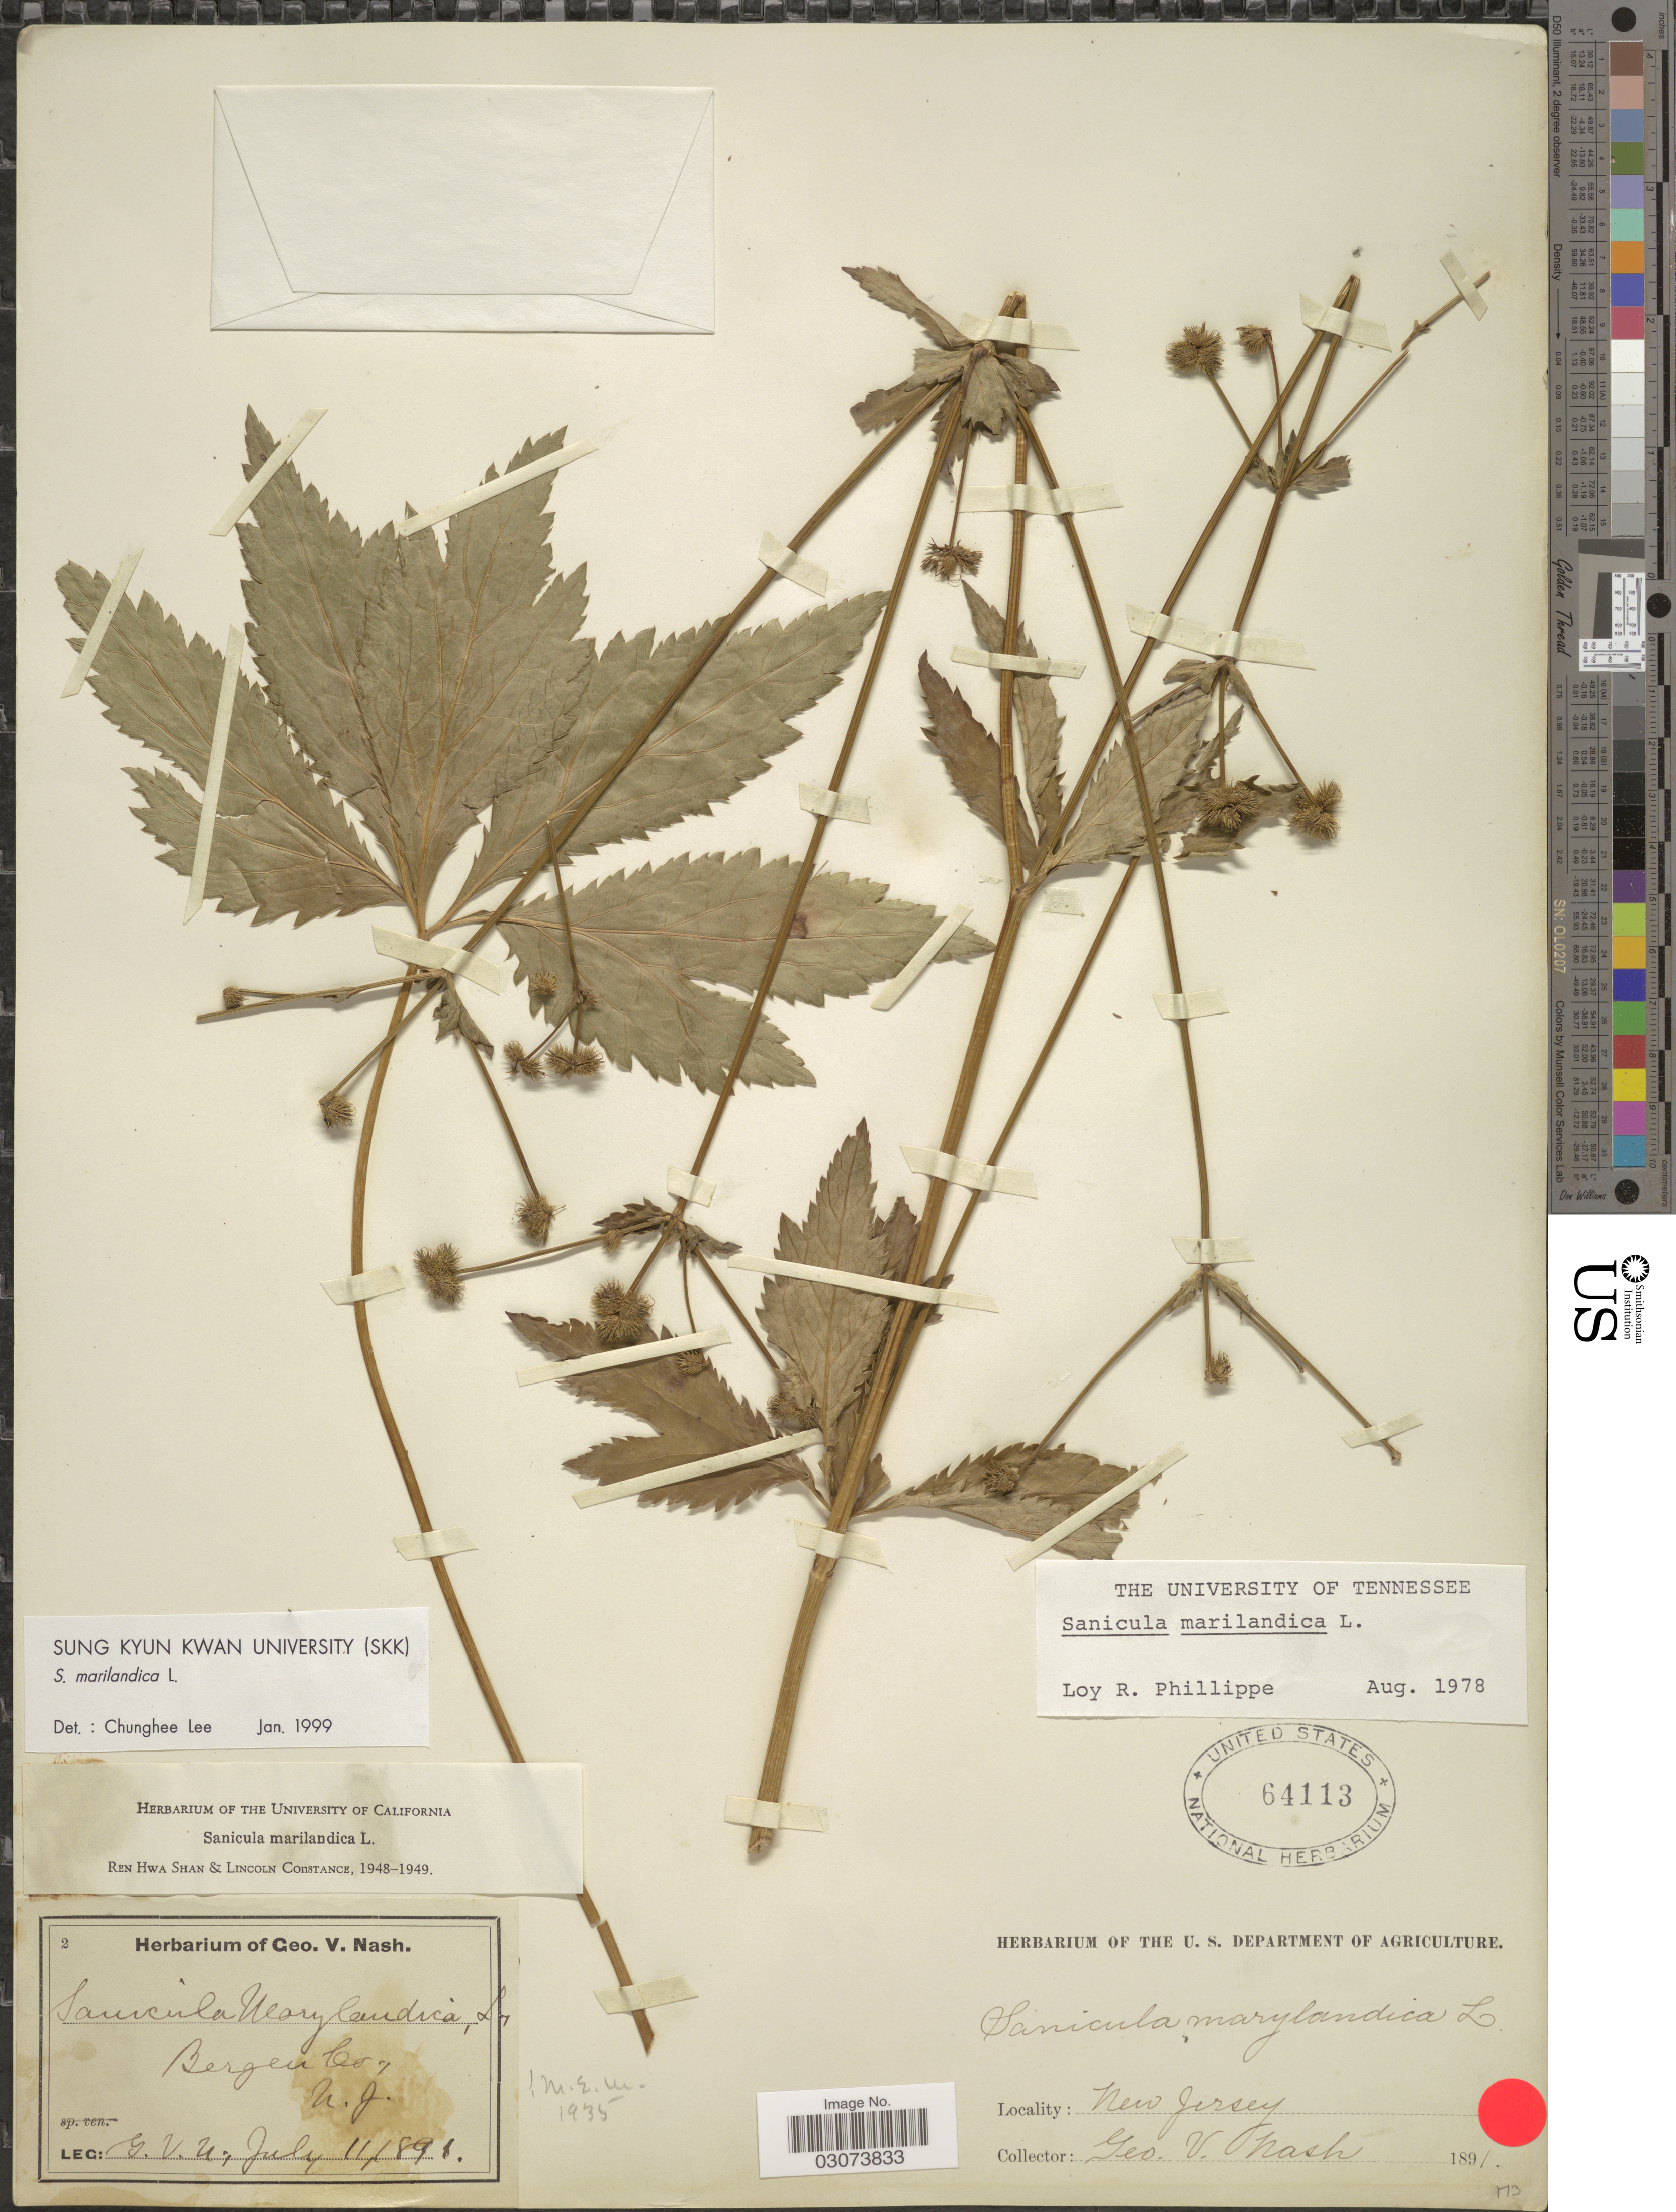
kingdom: Plantae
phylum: Tracheophyta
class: Magnoliopsida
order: Apiales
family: Apiaceae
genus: Sanicula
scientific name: Sanicula marilandica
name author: L.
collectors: G. V. Nash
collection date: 1891-07-11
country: United States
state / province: New Jersey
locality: Bergen Co.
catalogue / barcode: US 64113